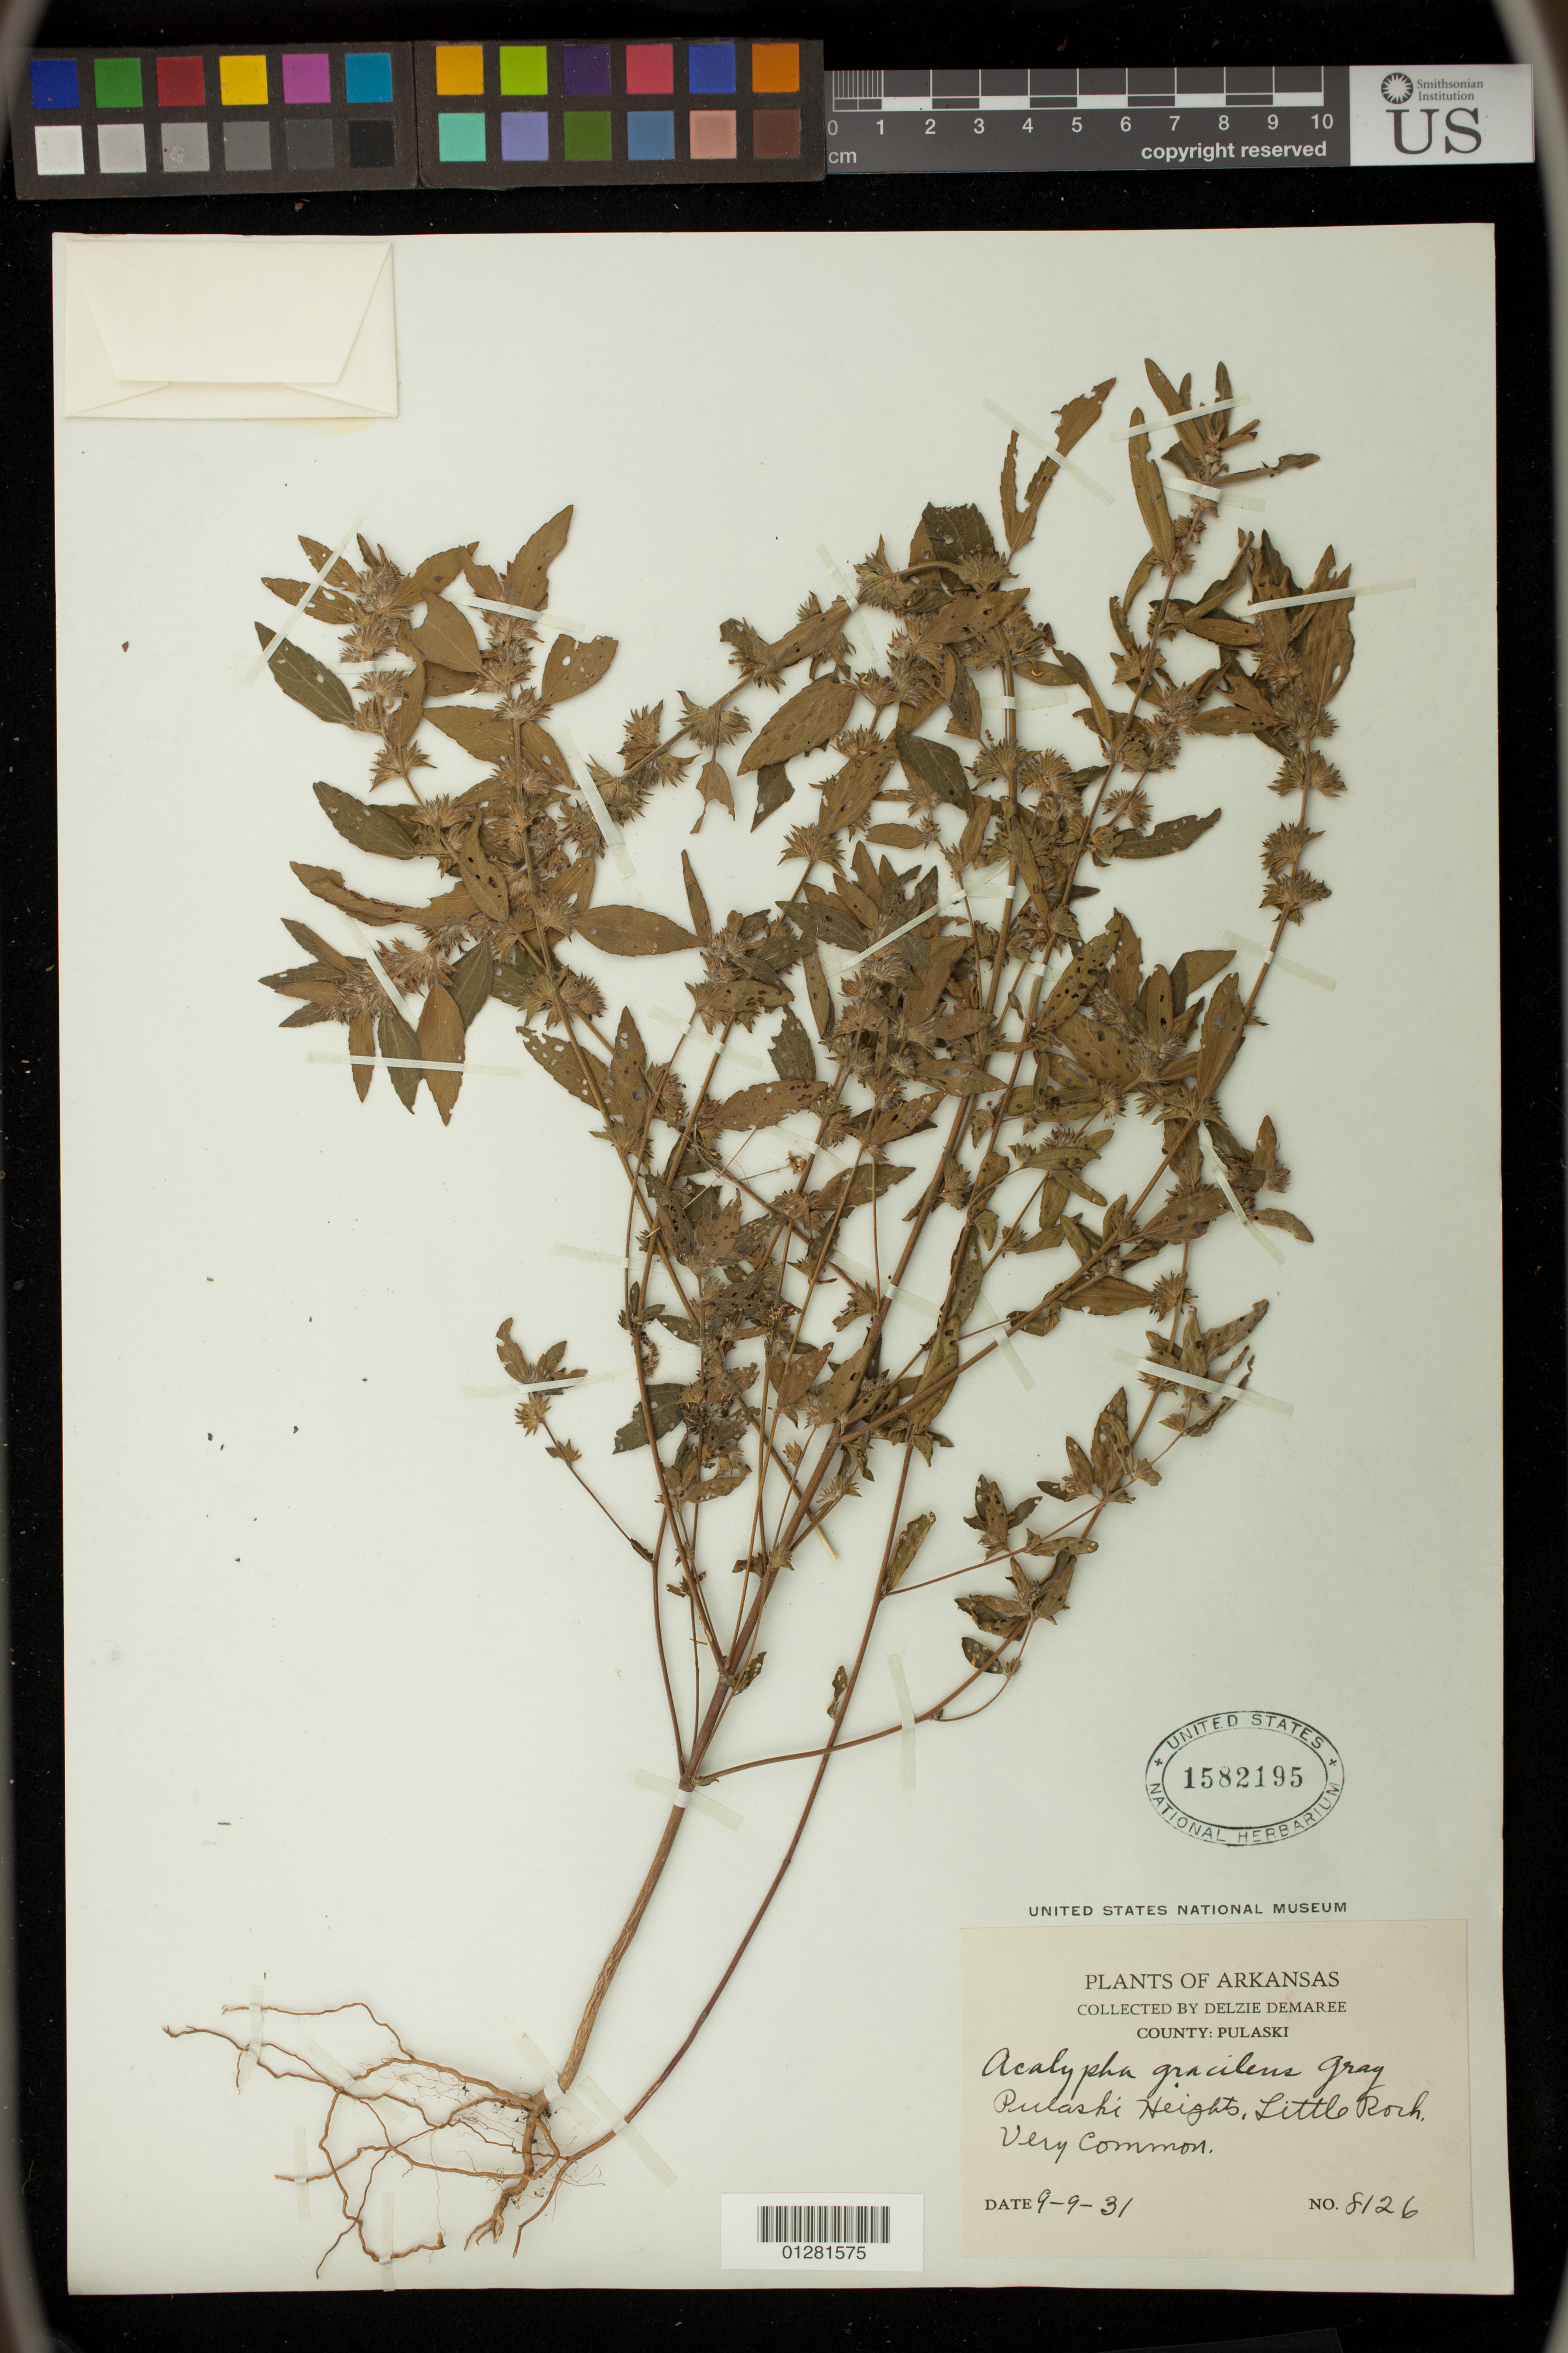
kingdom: Plantae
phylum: Tracheophyta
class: Magnoliopsida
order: Malpighiales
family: Euphorbiaceae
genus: Acalypha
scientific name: Acalypha gracilens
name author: A. Gray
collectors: D. Demaree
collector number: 8126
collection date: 1931-09-09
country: United States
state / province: Arkansas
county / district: Pulaski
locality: Pulaski Heights, Little Rock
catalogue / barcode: US 1582195